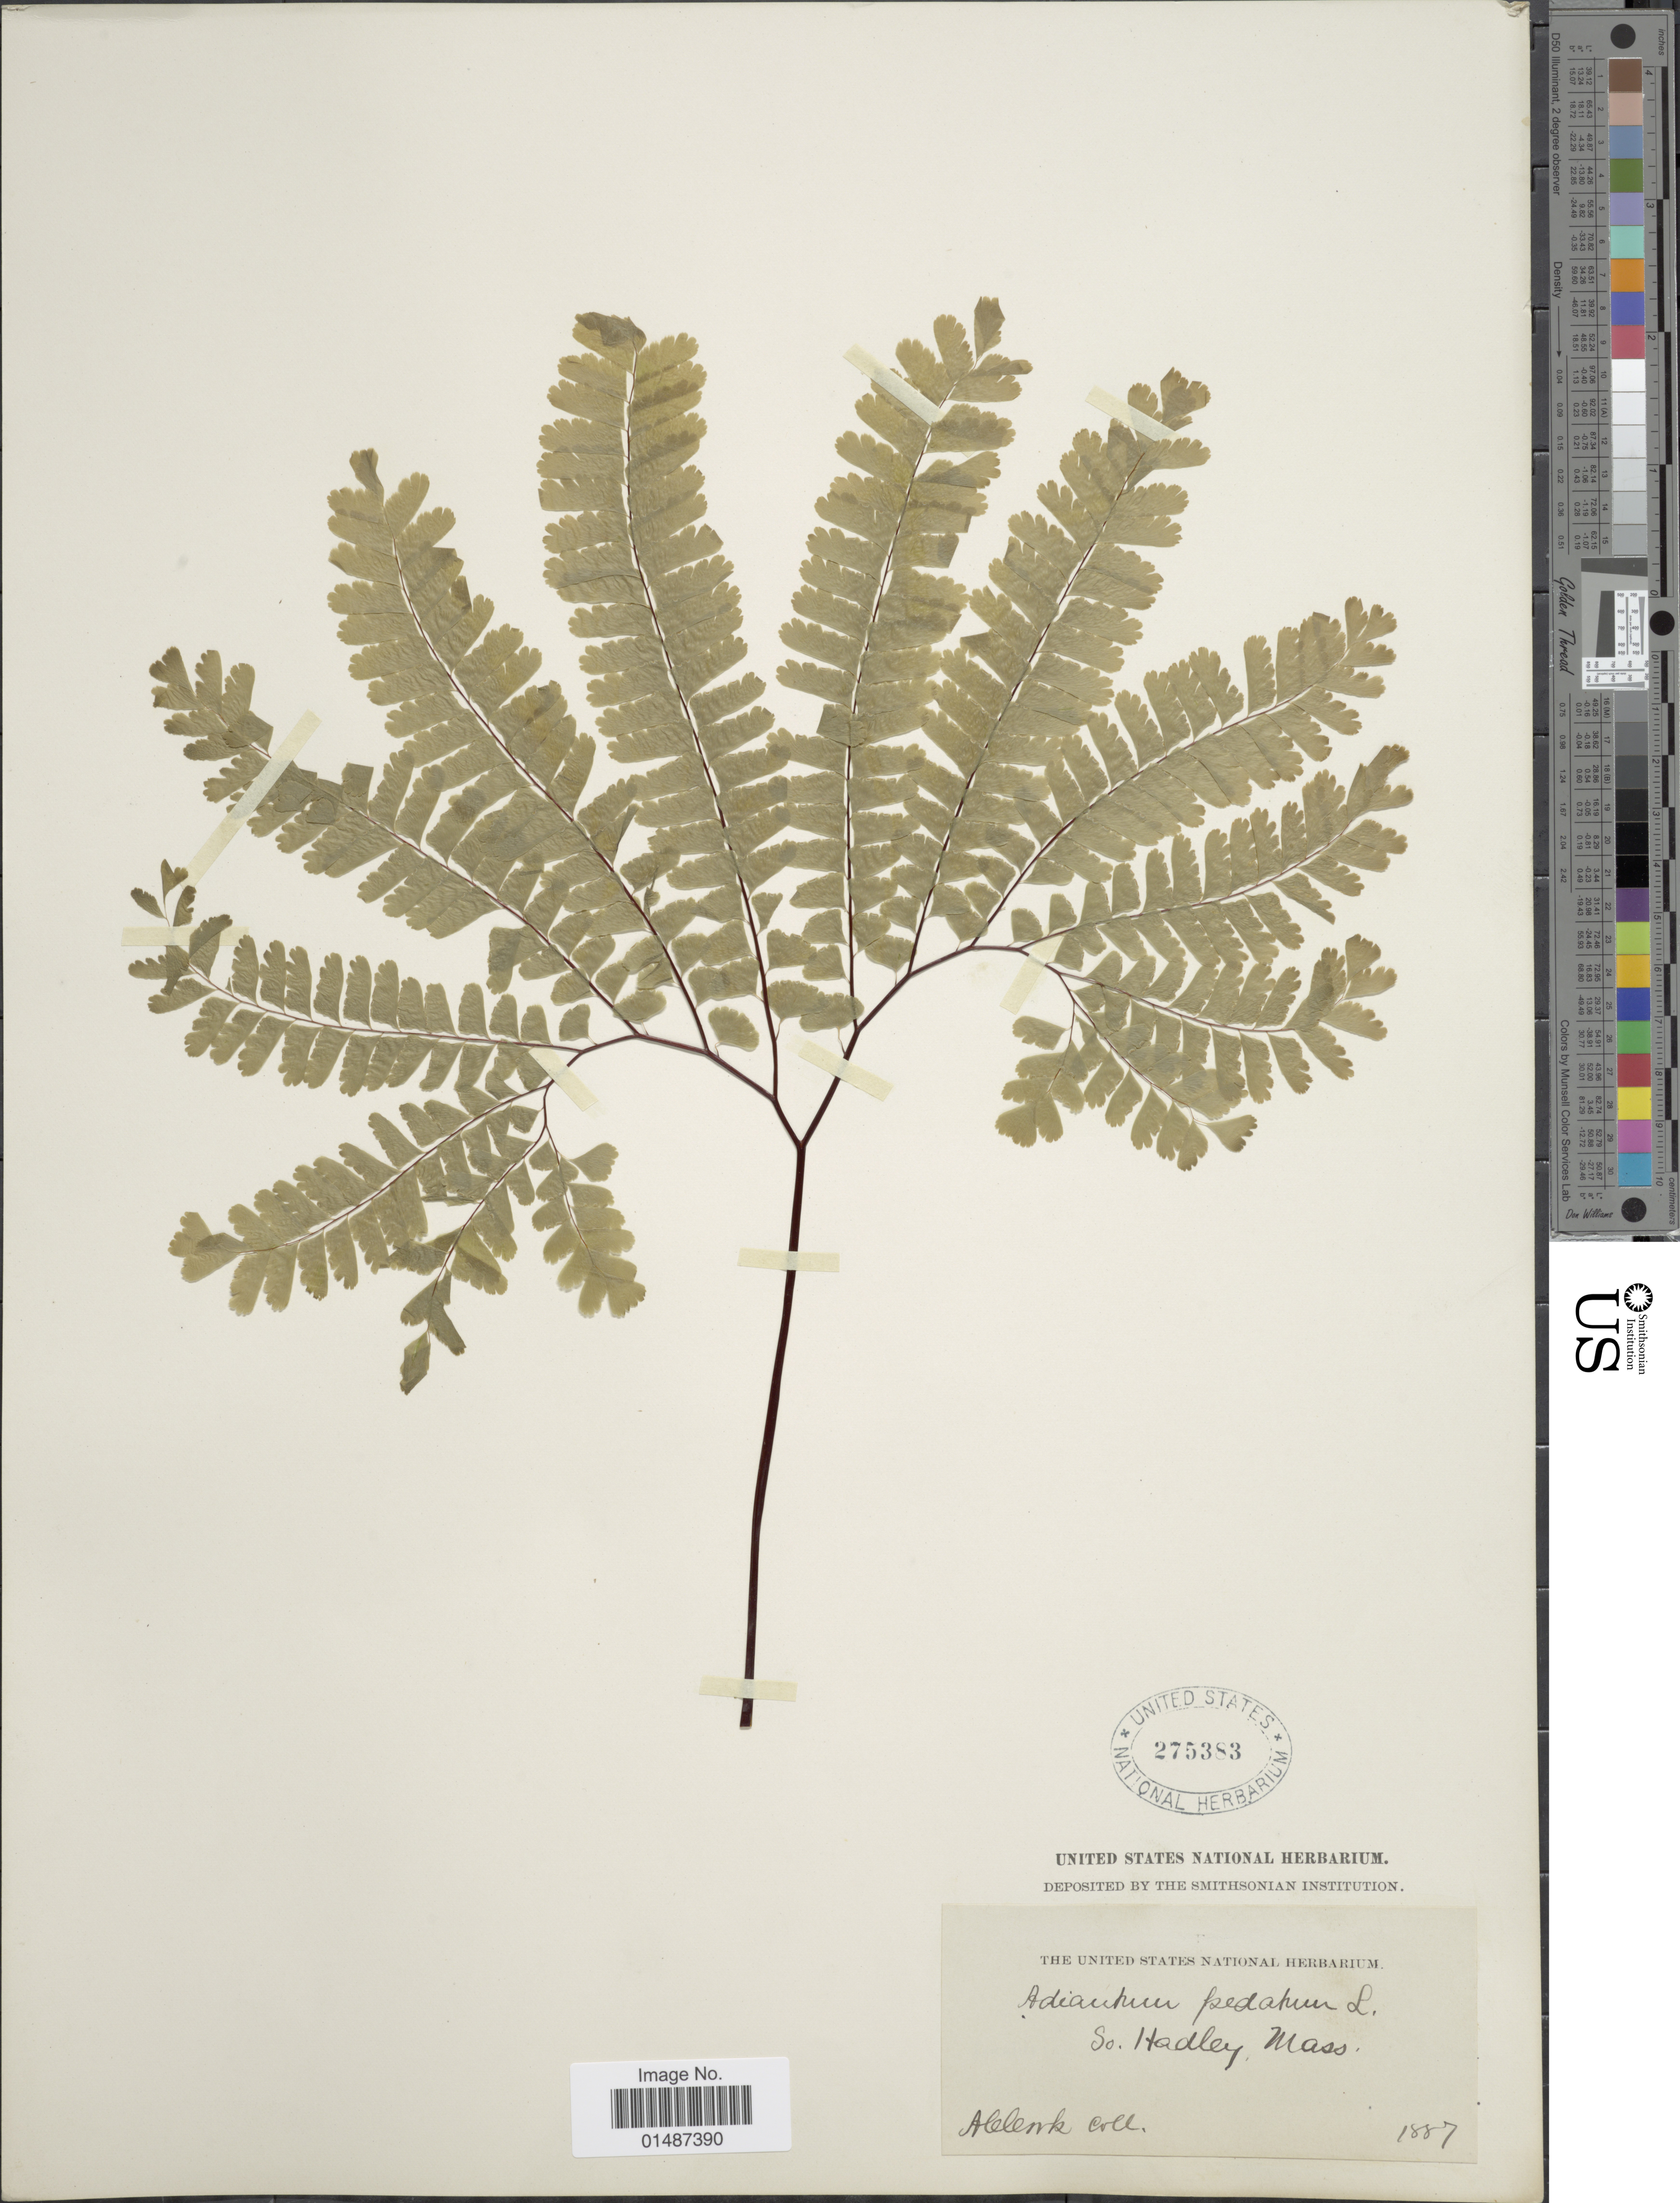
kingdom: Plantae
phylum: Tracheophyta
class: Polypodiopsida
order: Polypodiales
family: Pteridaceae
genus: Adiantum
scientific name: Adiantum pedatum var. pedatum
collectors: A. Cook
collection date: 1887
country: United States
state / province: Massachusetts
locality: So. Hadley.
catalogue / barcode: US 275383